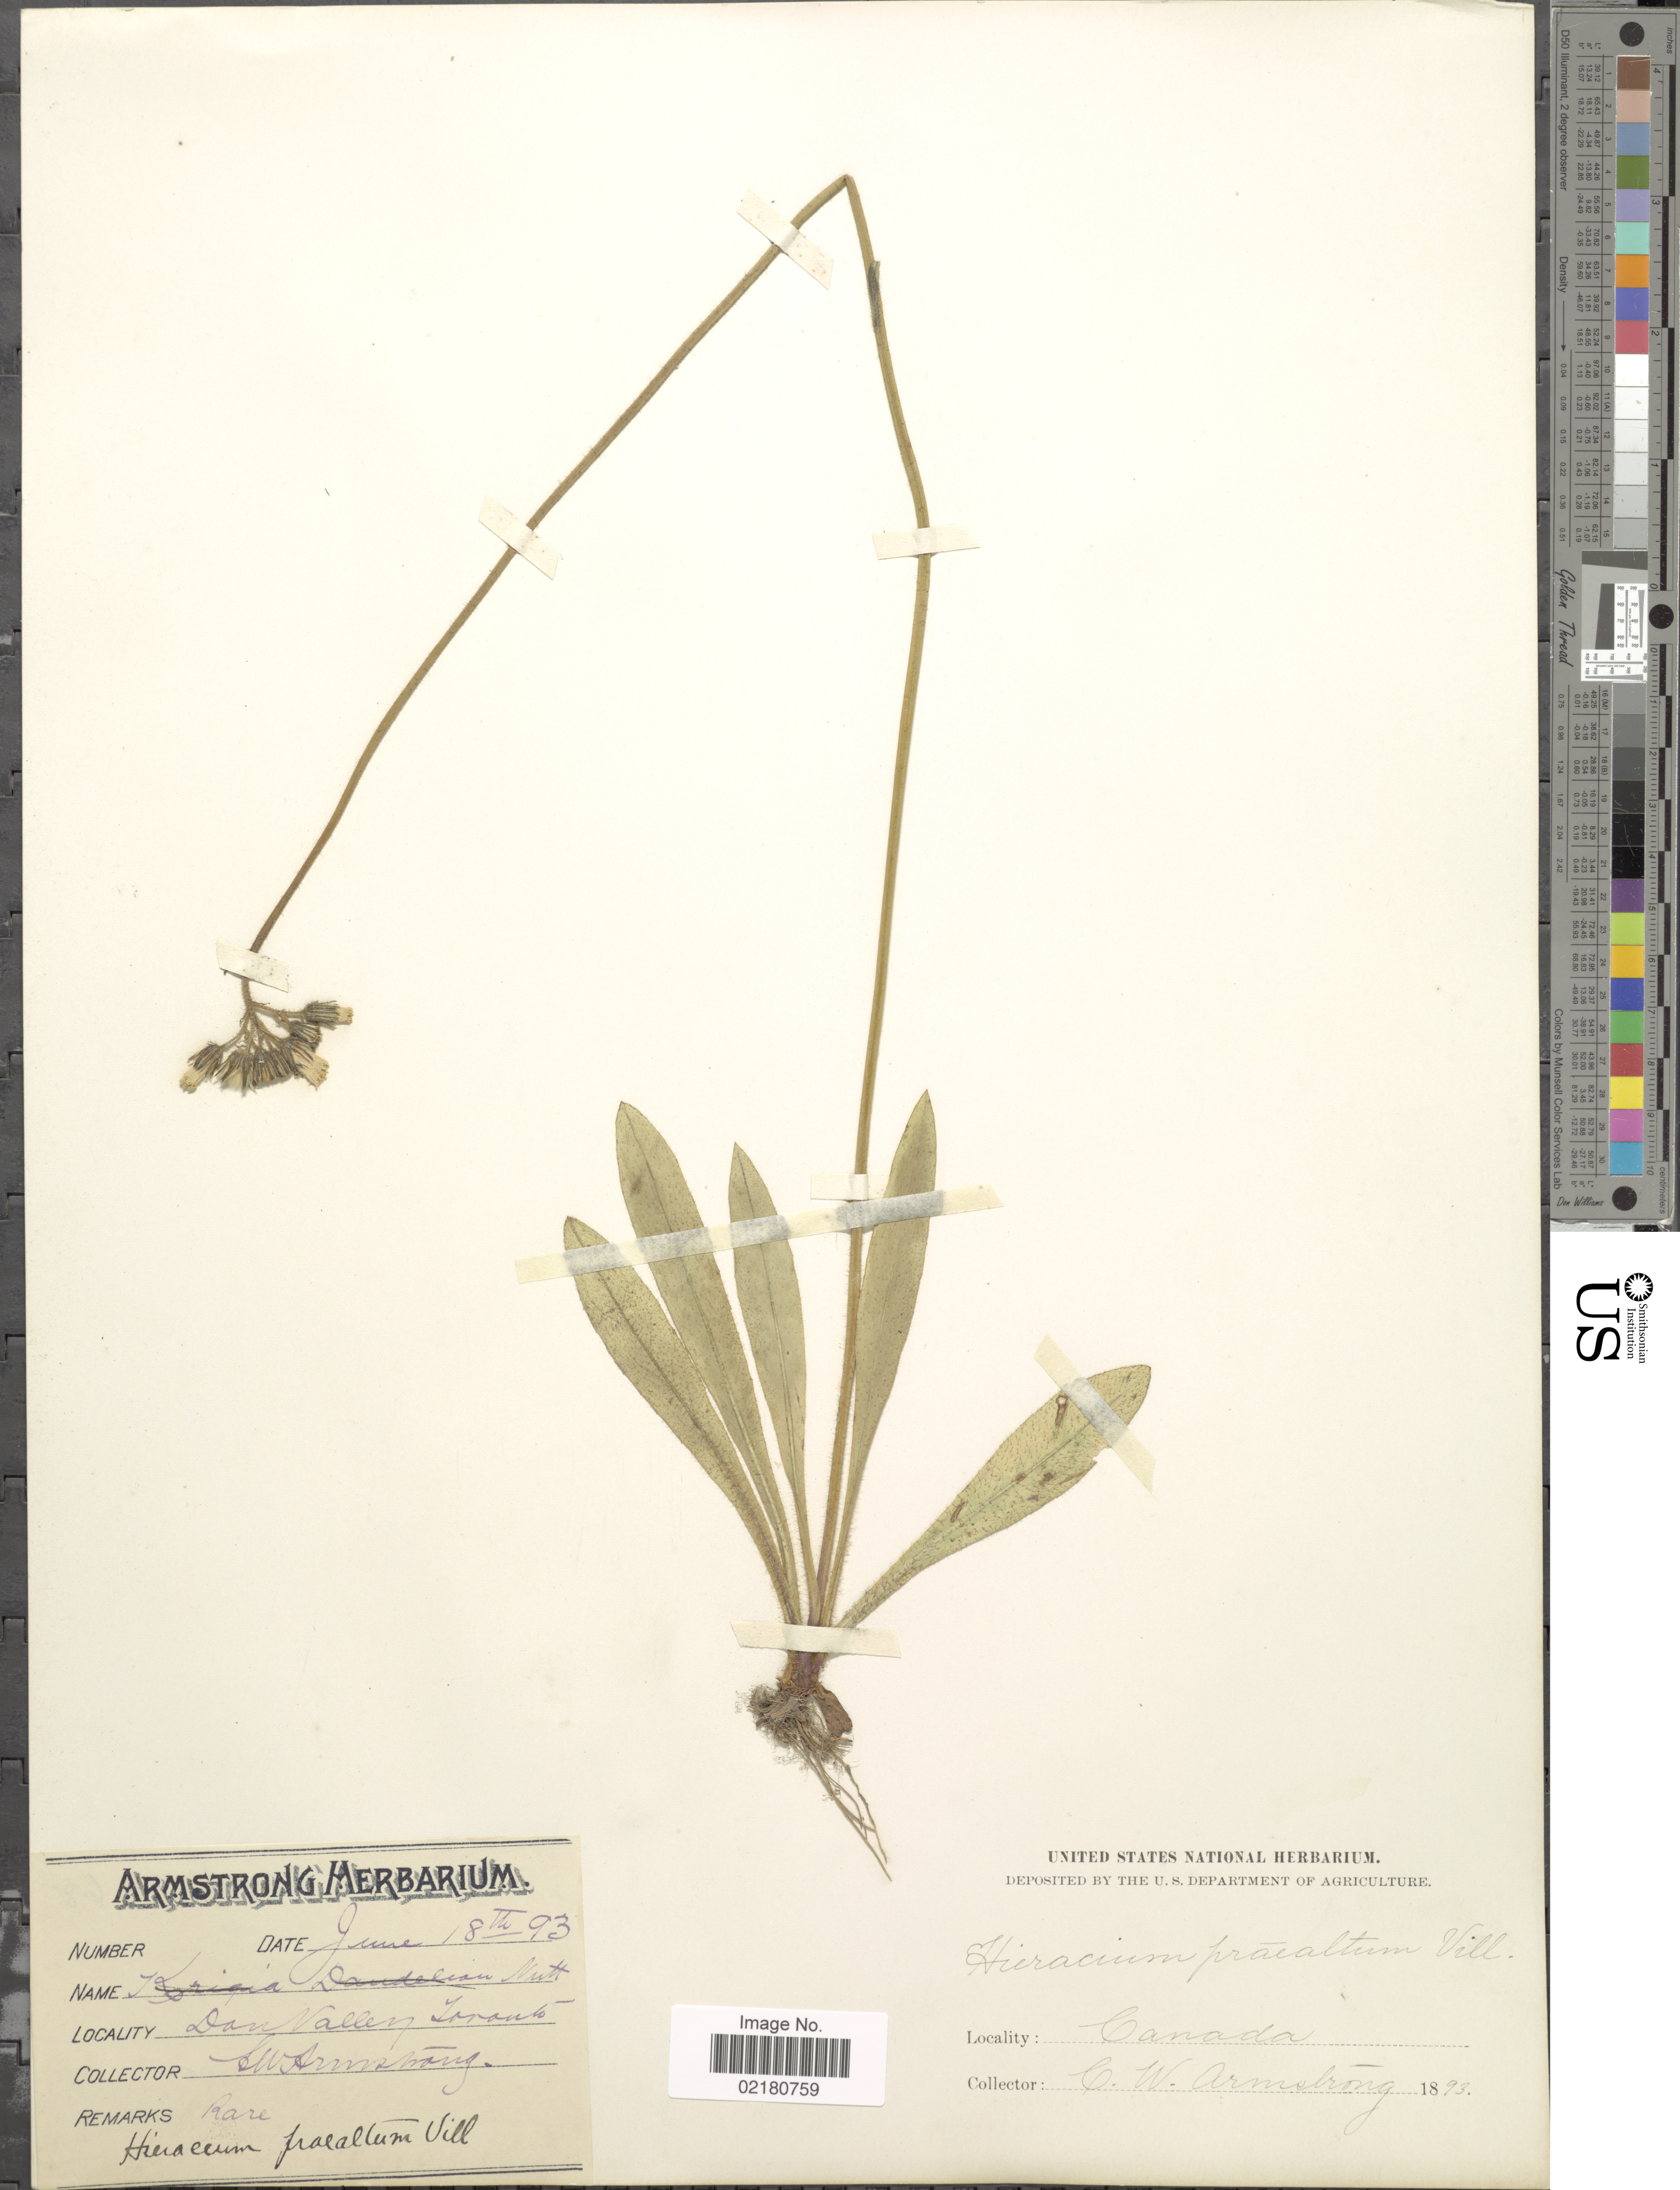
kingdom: Plantae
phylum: Tracheophyta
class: Magnoliopsida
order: Asterales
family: Asteraceae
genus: Pilosella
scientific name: Pilosella caespitosa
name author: (Dumort.) P. D. Sell & C. West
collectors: C. W. Armstrong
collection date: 1893-06-18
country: Canada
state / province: Ontario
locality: Don Valley Toronto